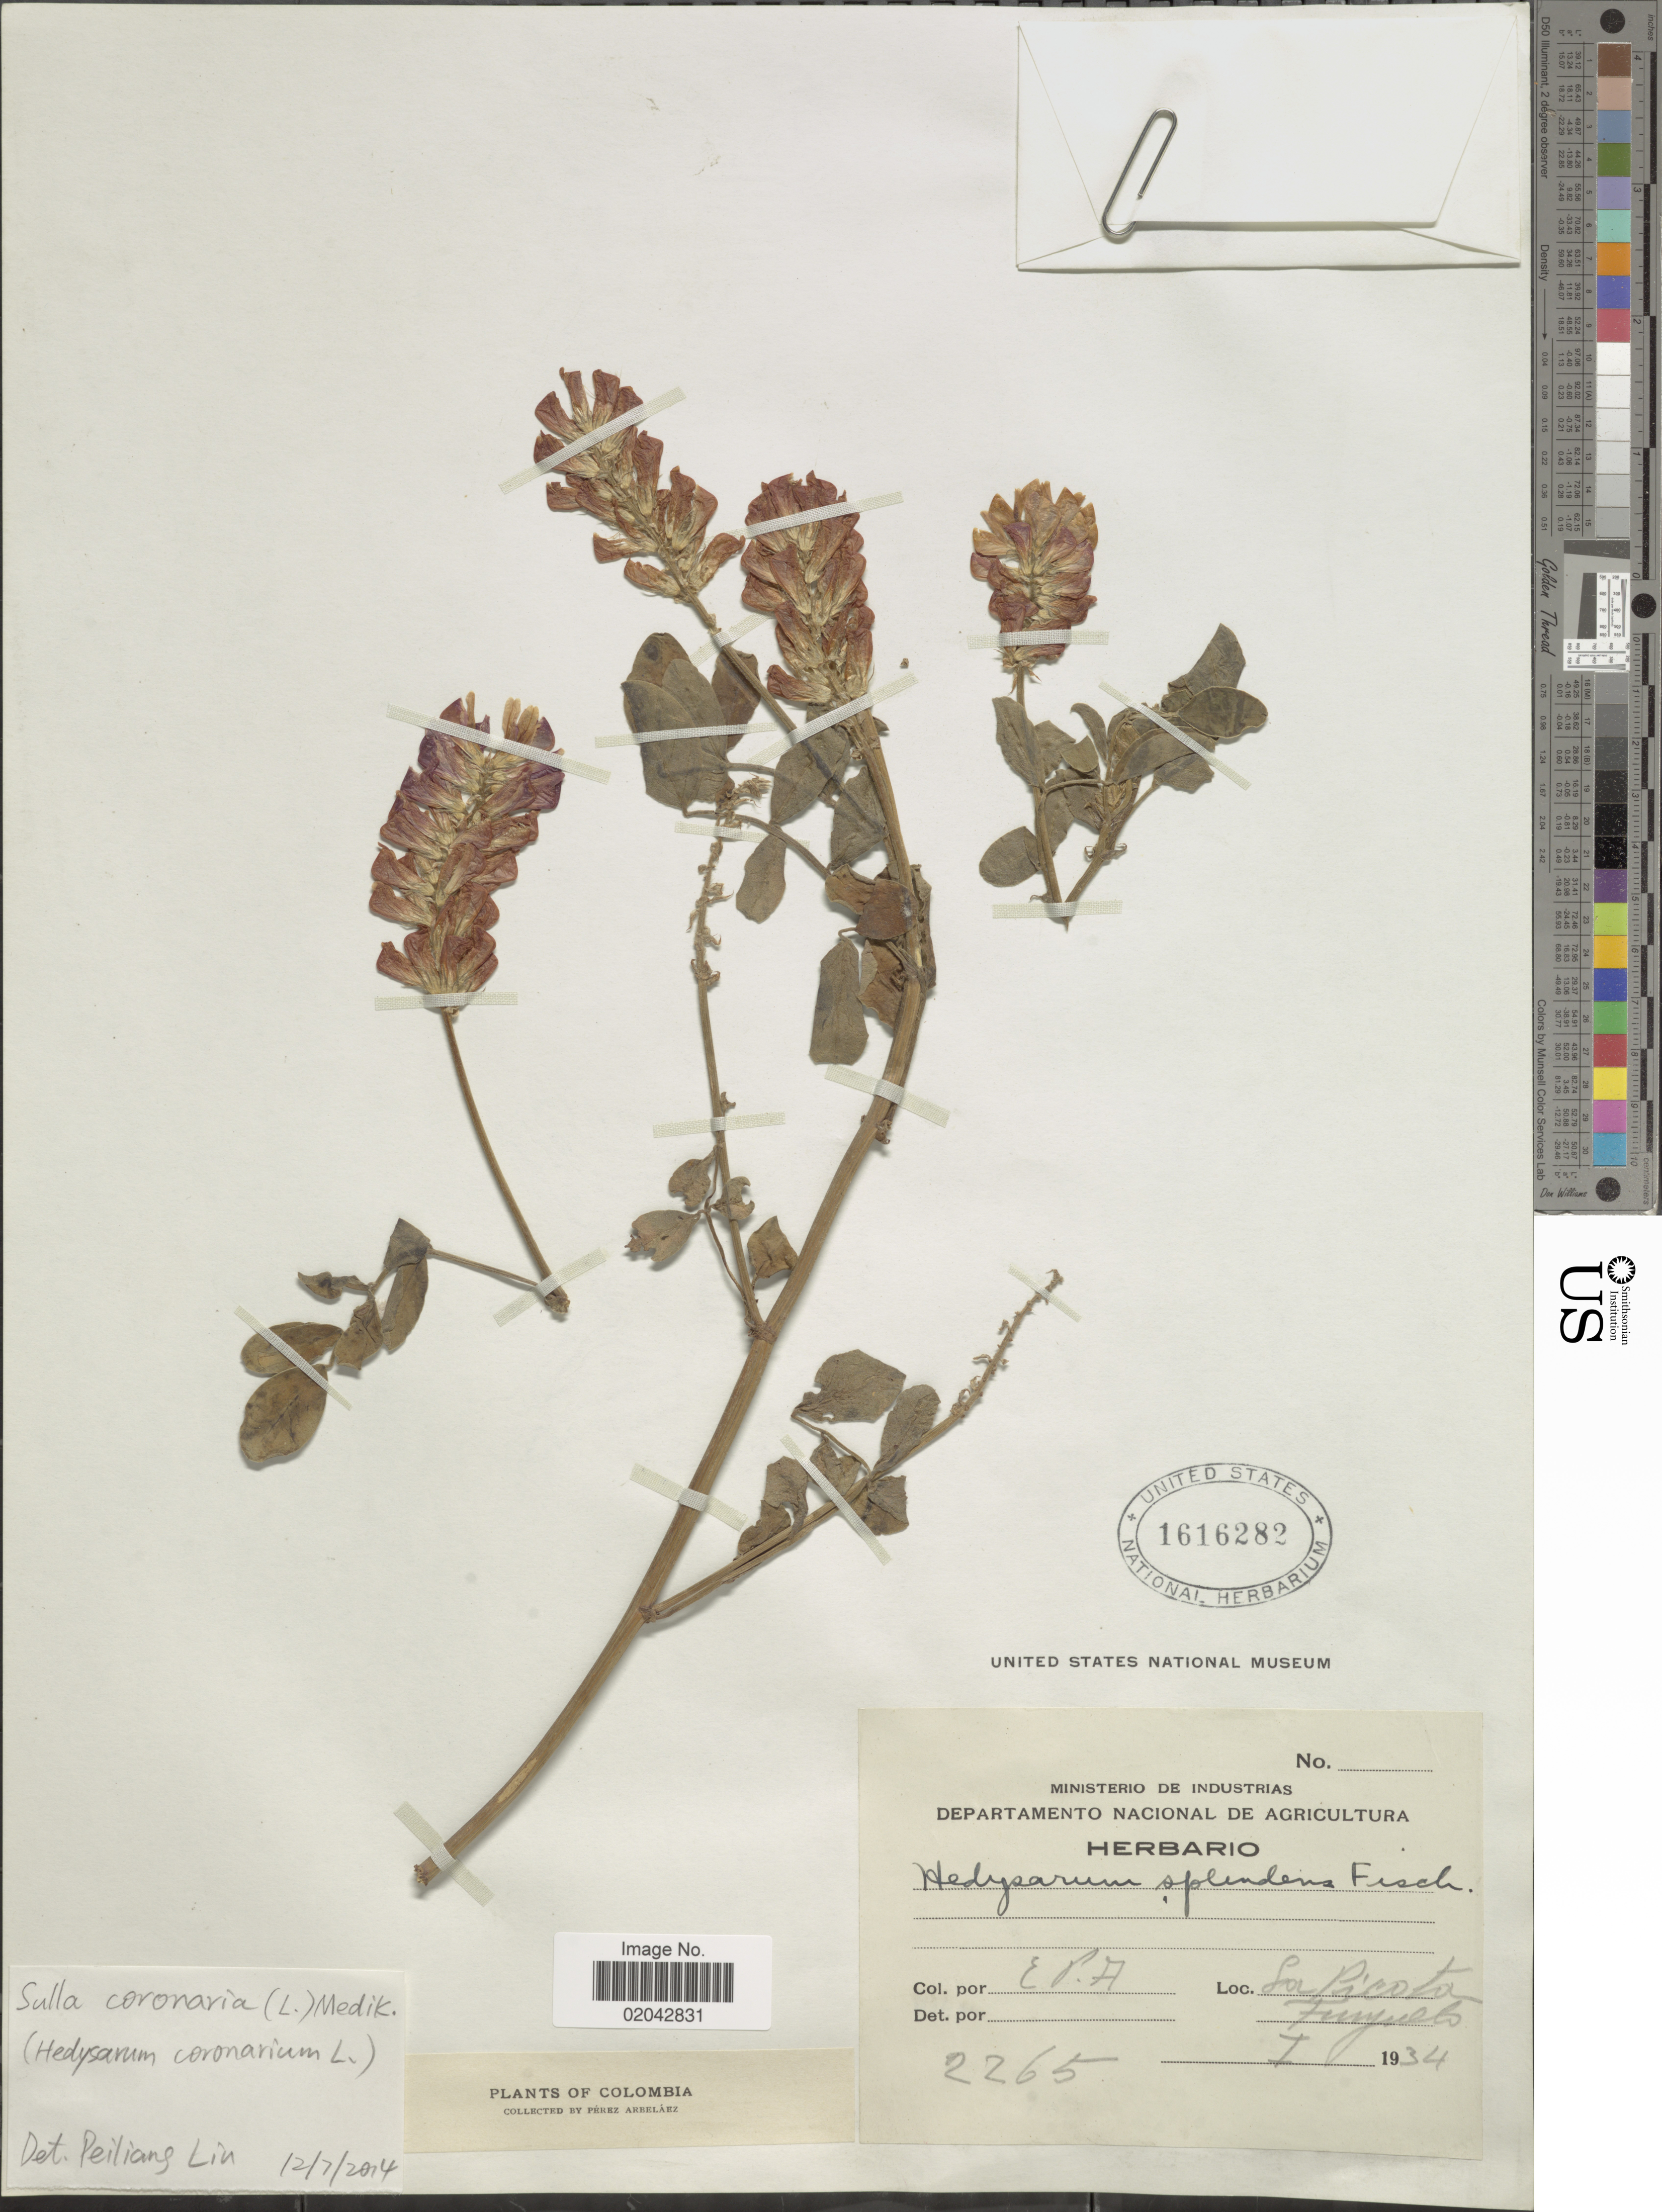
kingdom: Plantae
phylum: Tracheophyta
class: Magnoliopsida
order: Fabales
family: Fabaceae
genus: Hedysarum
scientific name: Hedysarum coronarium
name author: L.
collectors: E. Pérez Arbeláez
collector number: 2265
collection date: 1934-01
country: Colombia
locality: La Picota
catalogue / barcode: US 1616282